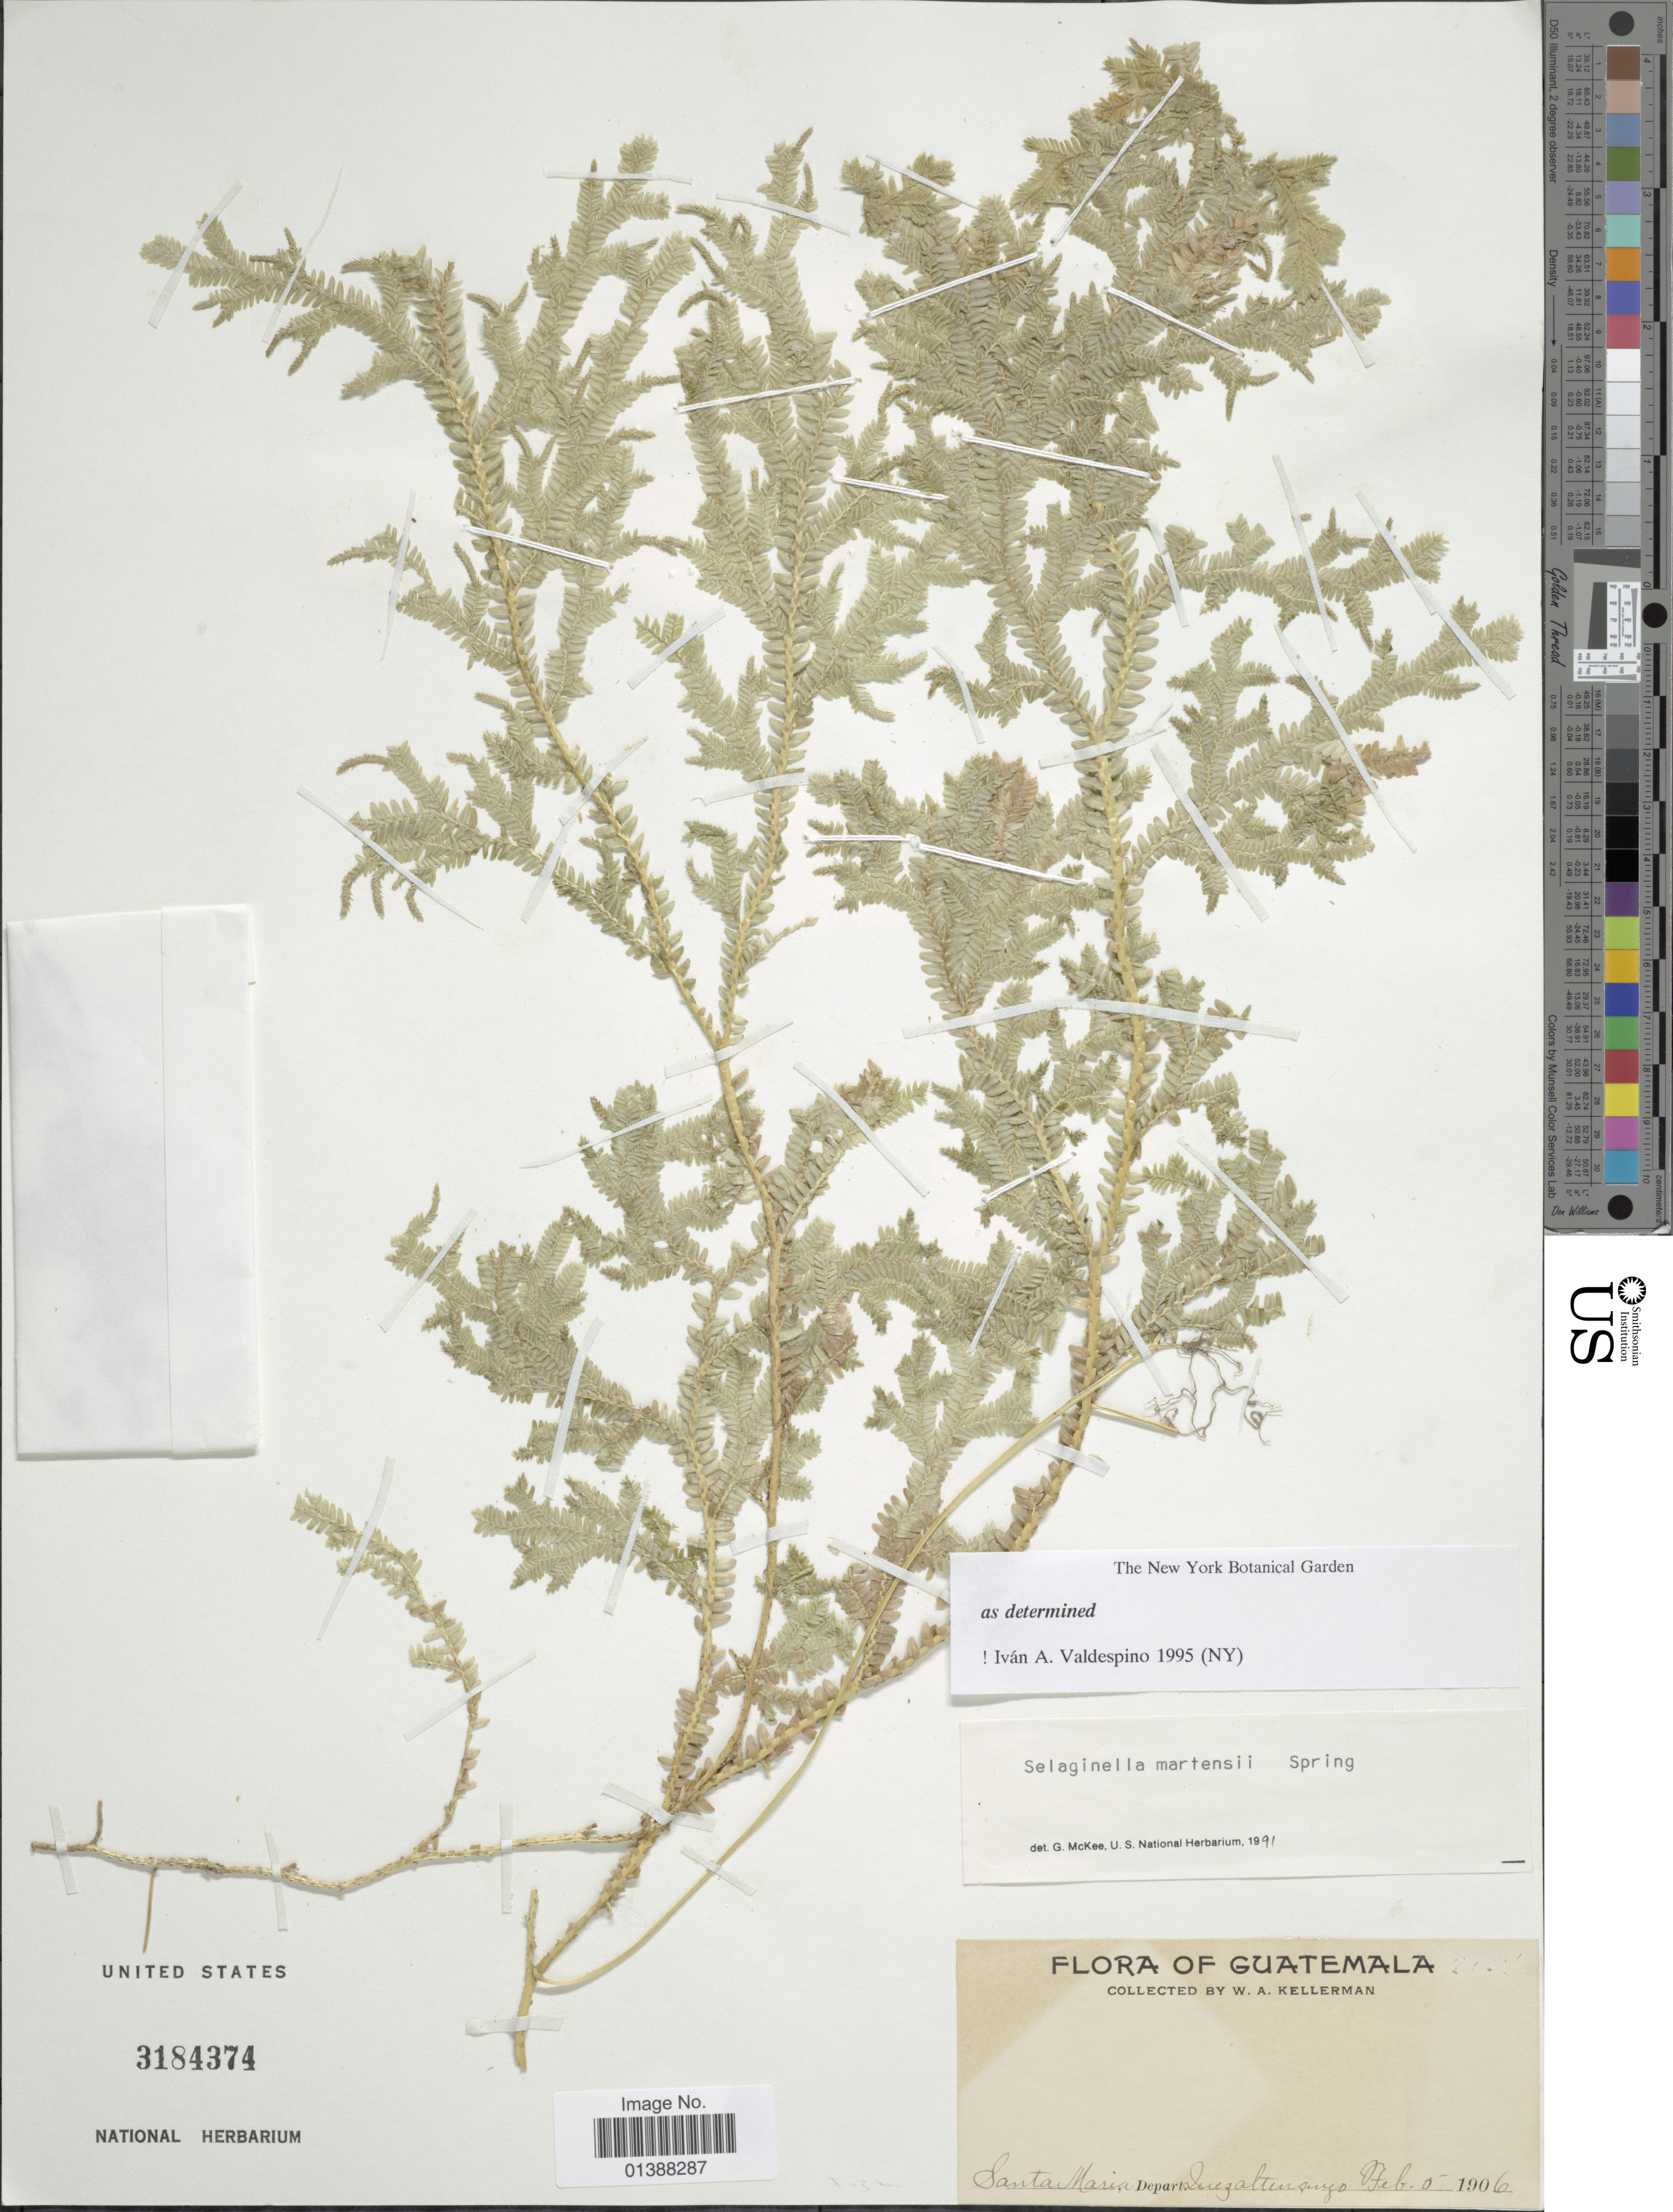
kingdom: Plantae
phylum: Tracheophyta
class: Lycopodiopsida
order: Selaginellales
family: Selaginellaceae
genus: Selaginella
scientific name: Selaginella martensii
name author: Spring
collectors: W. Kellerman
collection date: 1906-02-05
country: Guatemala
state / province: Quetzaltenango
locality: Santa Maria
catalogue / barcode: US 3184374